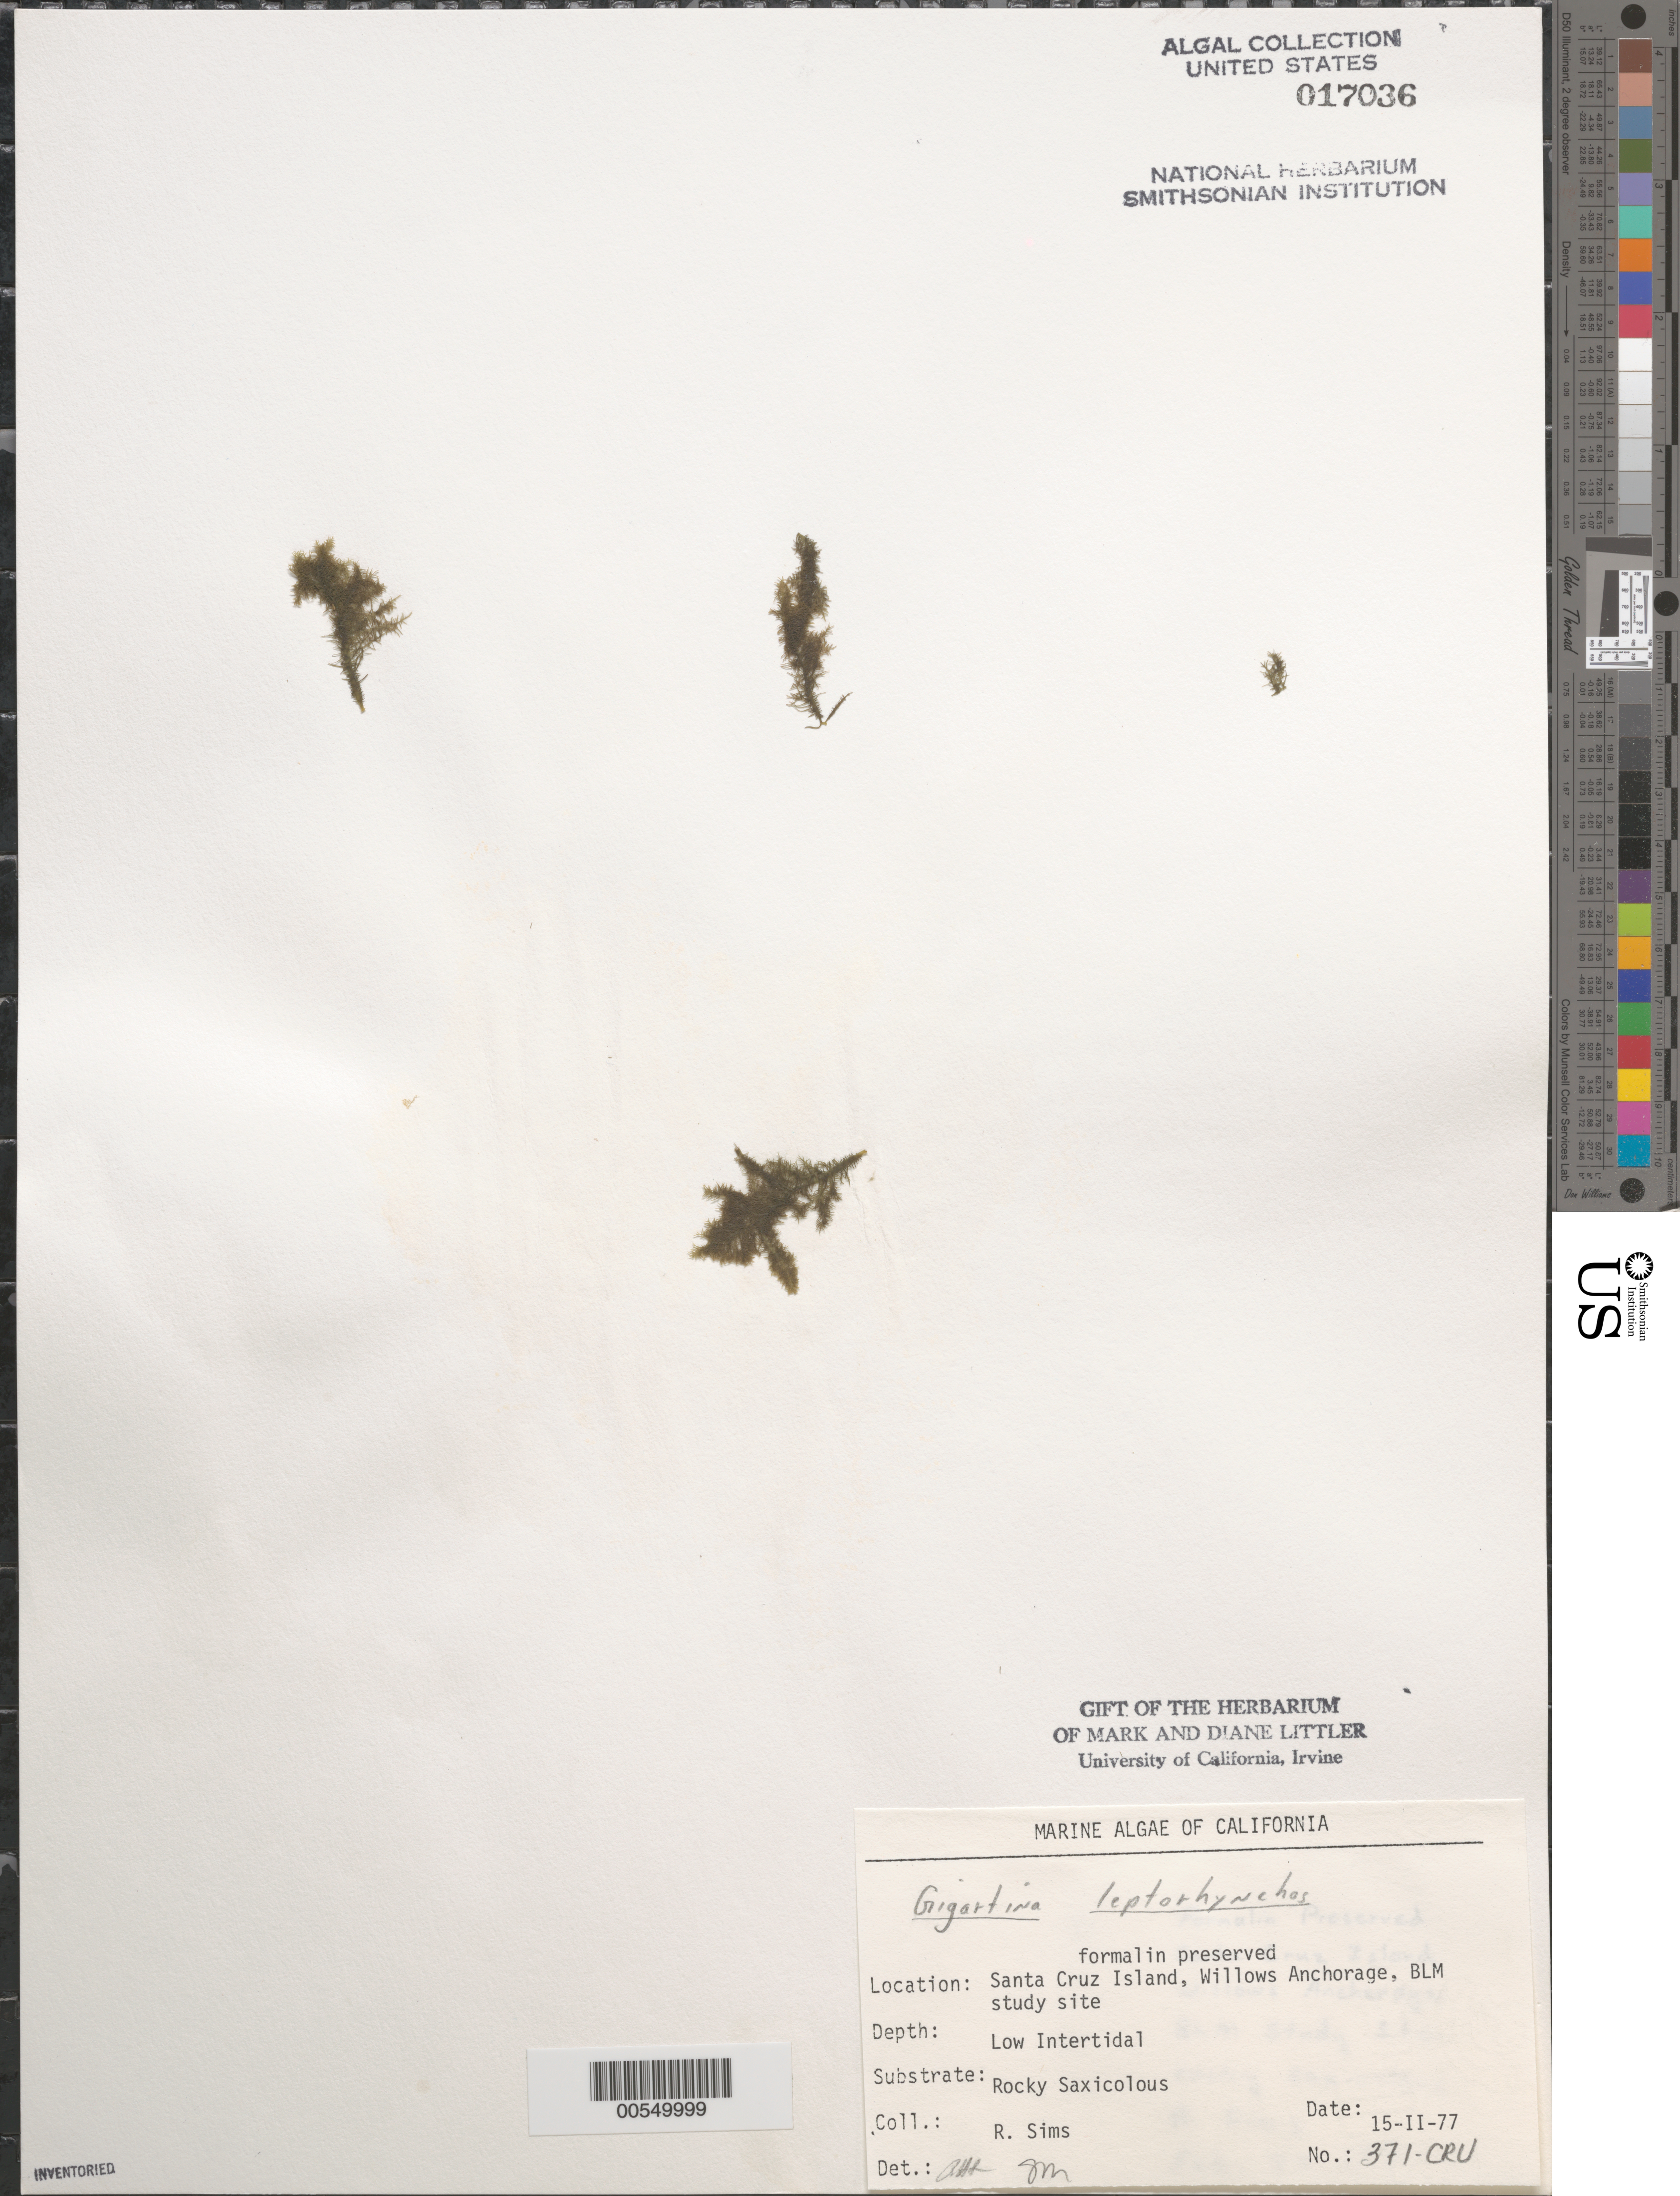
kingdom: Plantae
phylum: Rhodophyta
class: Florideophyceae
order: Gigartinales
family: Gigartinaceae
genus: Mazzaella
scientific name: Mazzaella leptorhynchos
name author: (J. Agardh) Leister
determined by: Algae name updating Project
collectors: R. H. Sims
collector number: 371-cru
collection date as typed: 15 Feb 1977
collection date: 1977-02-15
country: United States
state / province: California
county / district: Santa Barbara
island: Santa Cruz Island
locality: Willows Anchorage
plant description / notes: BLM-SOCALBIGHT Rocky Intertidal Survey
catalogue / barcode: US 17036